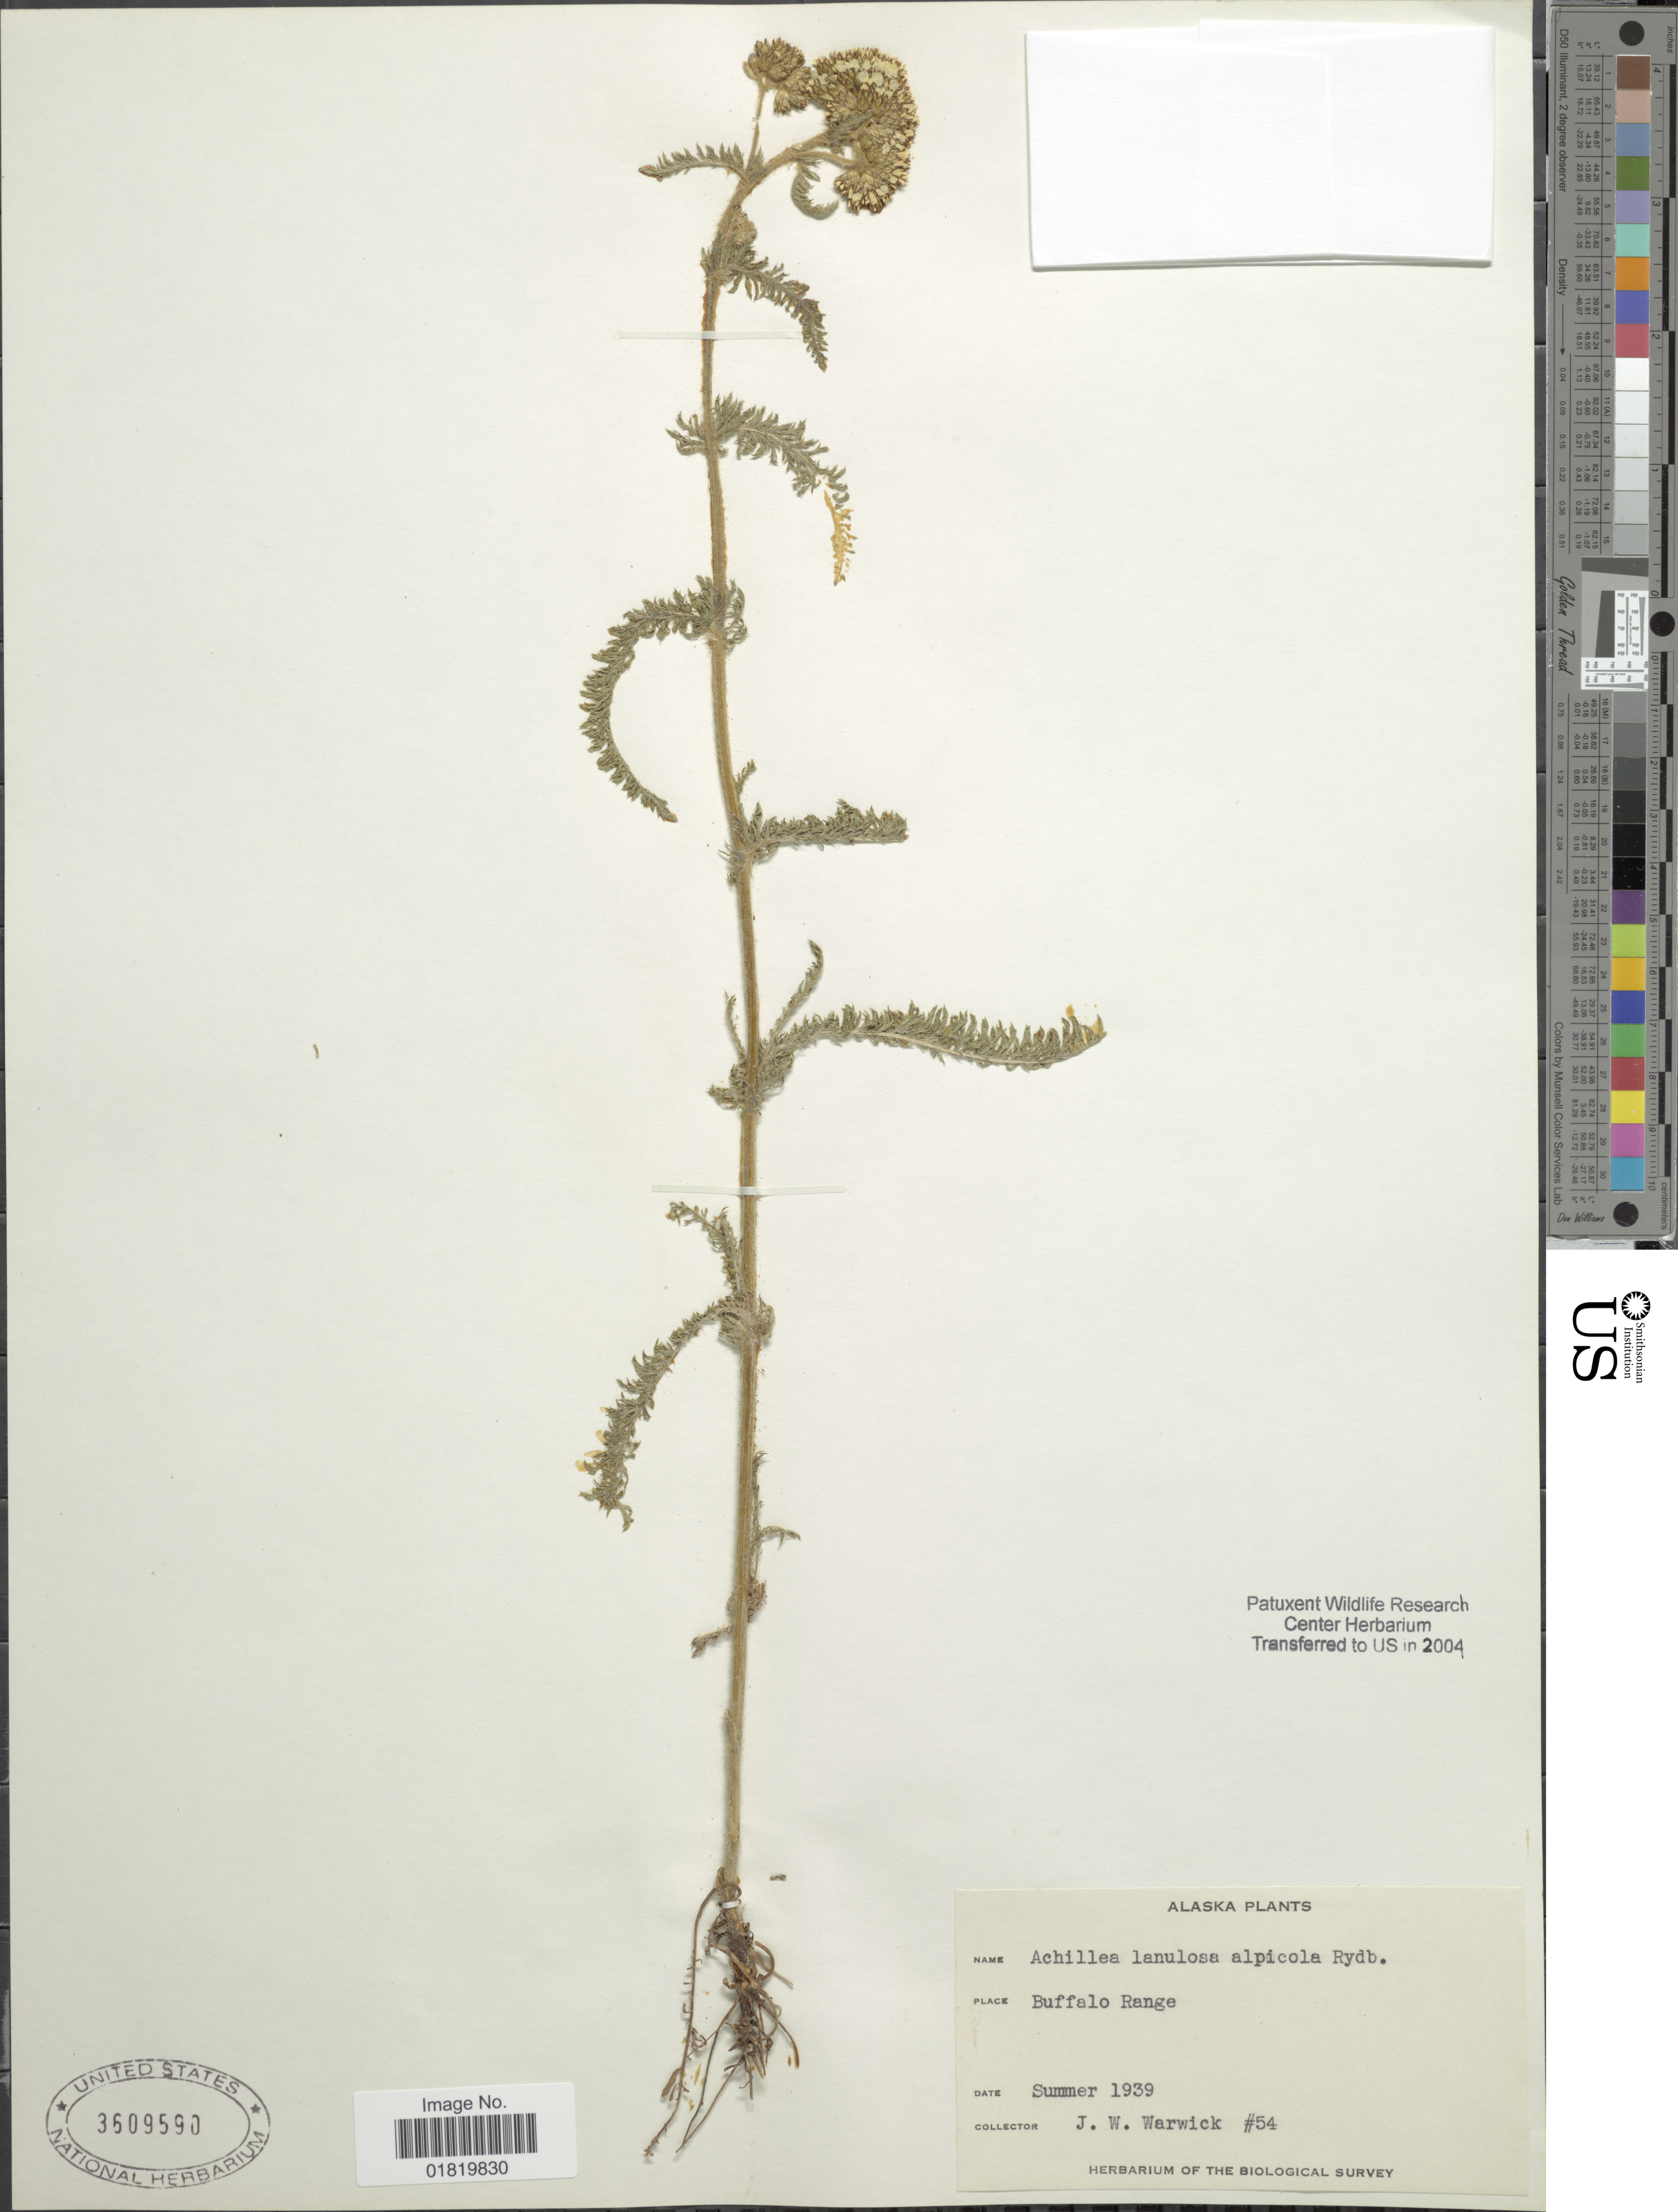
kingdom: Plantae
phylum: Tracheophyta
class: Magnoliopsida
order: Asterales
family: Asteraceae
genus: Achillea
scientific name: Achillea lanulosa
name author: Nutt.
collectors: J. Warwick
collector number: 54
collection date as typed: Summer 1939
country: United States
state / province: Alaska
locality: Buffalo Range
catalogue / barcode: US 3609590